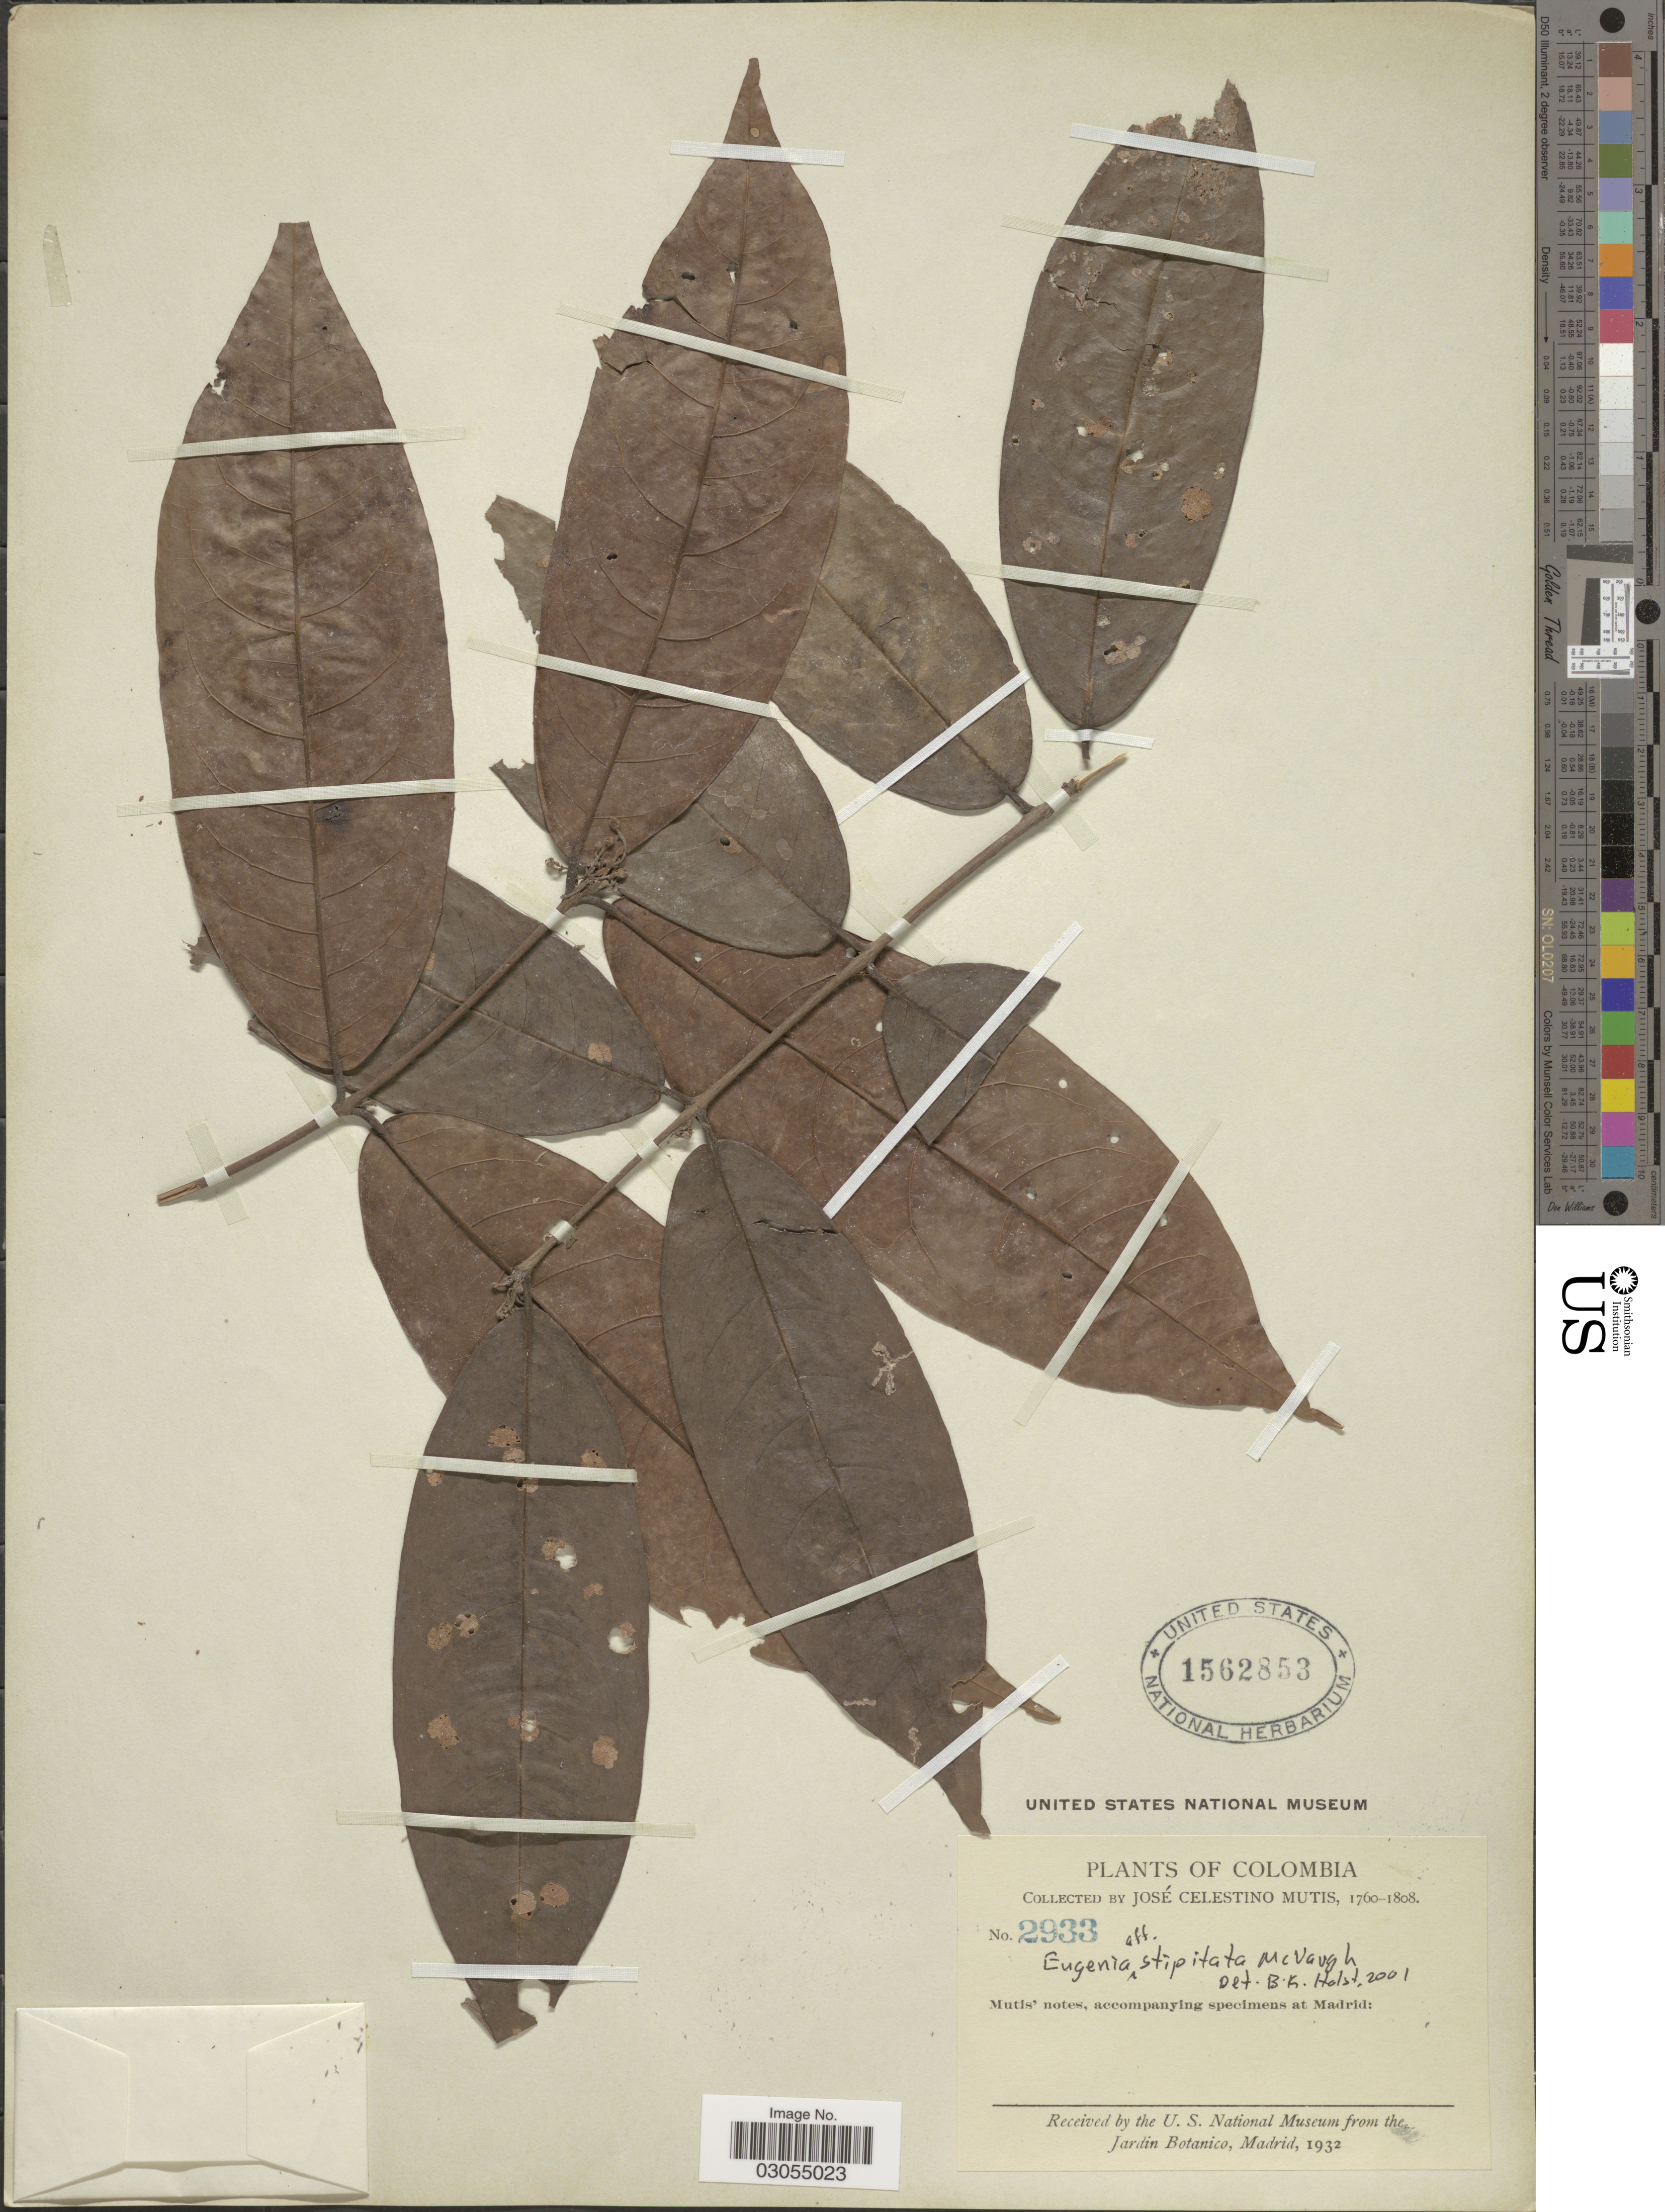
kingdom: Plantae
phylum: Tracheophyta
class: Magnoliopsida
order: Myrtales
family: Myrtaceae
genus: Eugenia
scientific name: Eugenia stipitata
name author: McVaugh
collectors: J. C. B. Mutis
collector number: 2933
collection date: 1760/1808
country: Colombia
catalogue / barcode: US 1562853